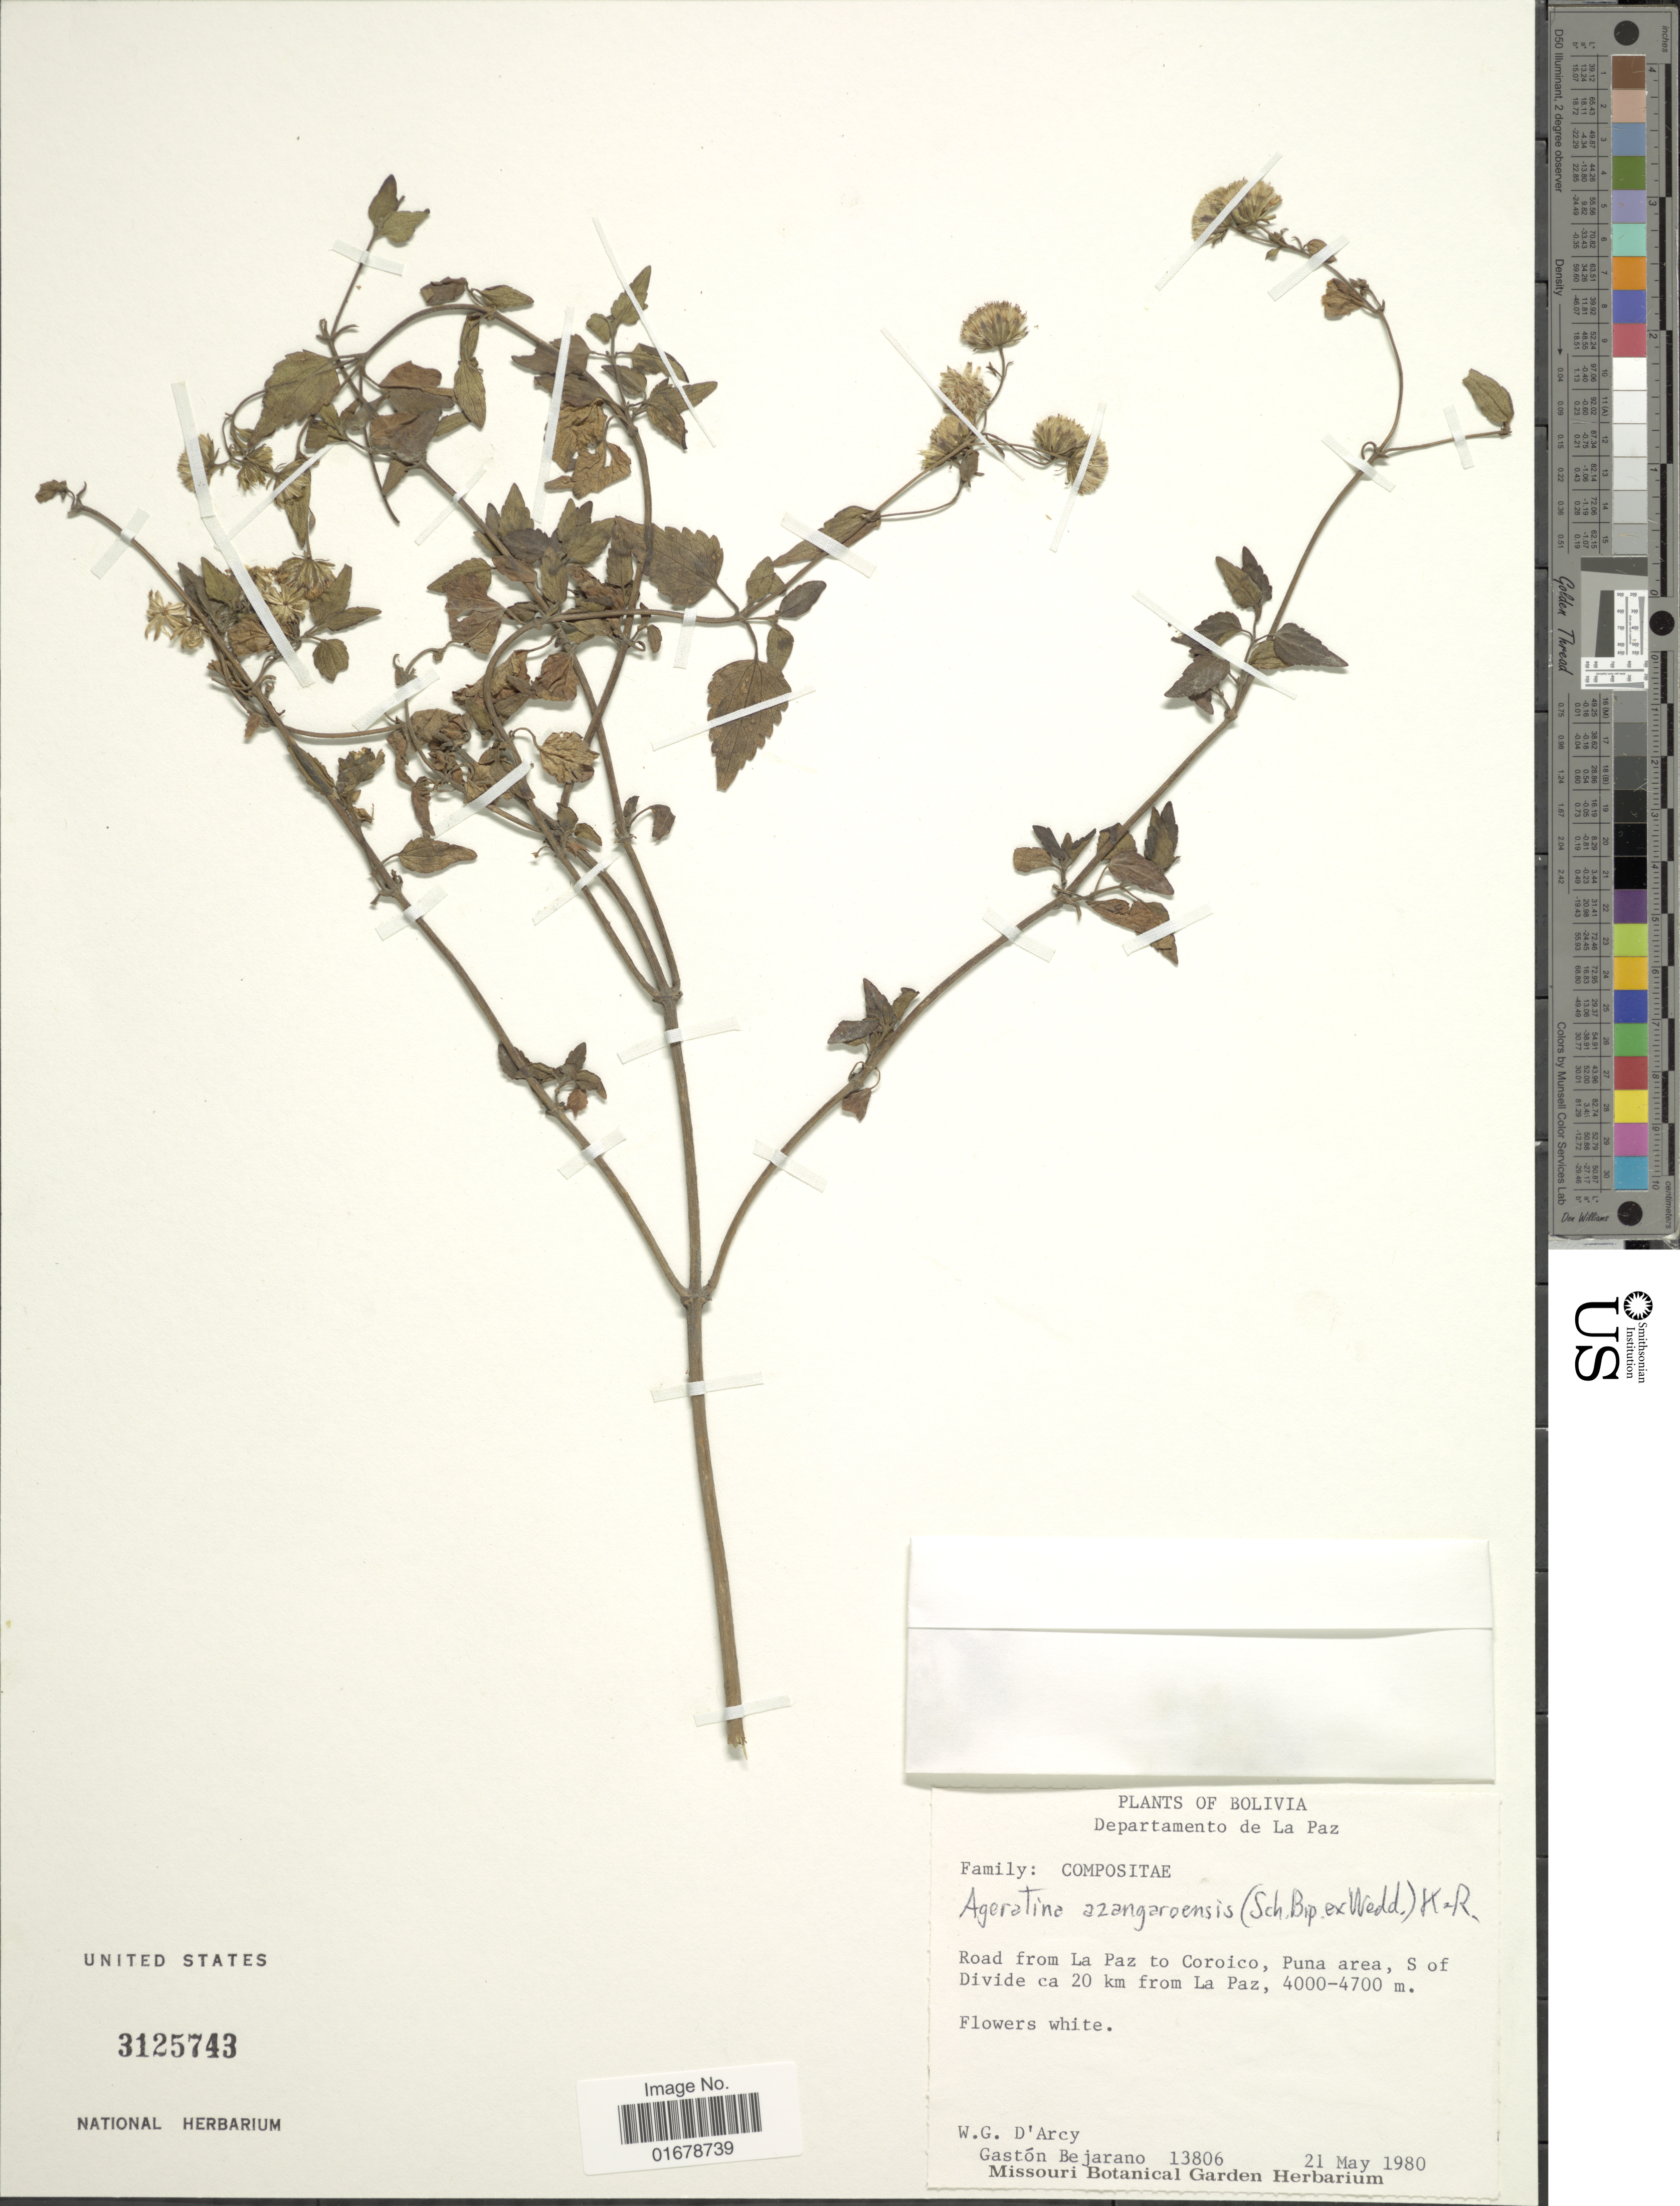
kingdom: Plantae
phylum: Tracheophyta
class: Magnoliopsida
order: Asterales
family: Asteraceae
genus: Ageratina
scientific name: Ageratina sternbergiana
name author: (DC.) R.M. King & H. Rob.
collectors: W. G. D'Arcy & G. Bejarano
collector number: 13806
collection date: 1980-05-21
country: Bolivia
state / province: La Paz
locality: Departamento de La Paz, Road from La Paz to Coroico, Puna area, S of Divide 20 km from La Paz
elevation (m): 4000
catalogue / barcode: US 3125743